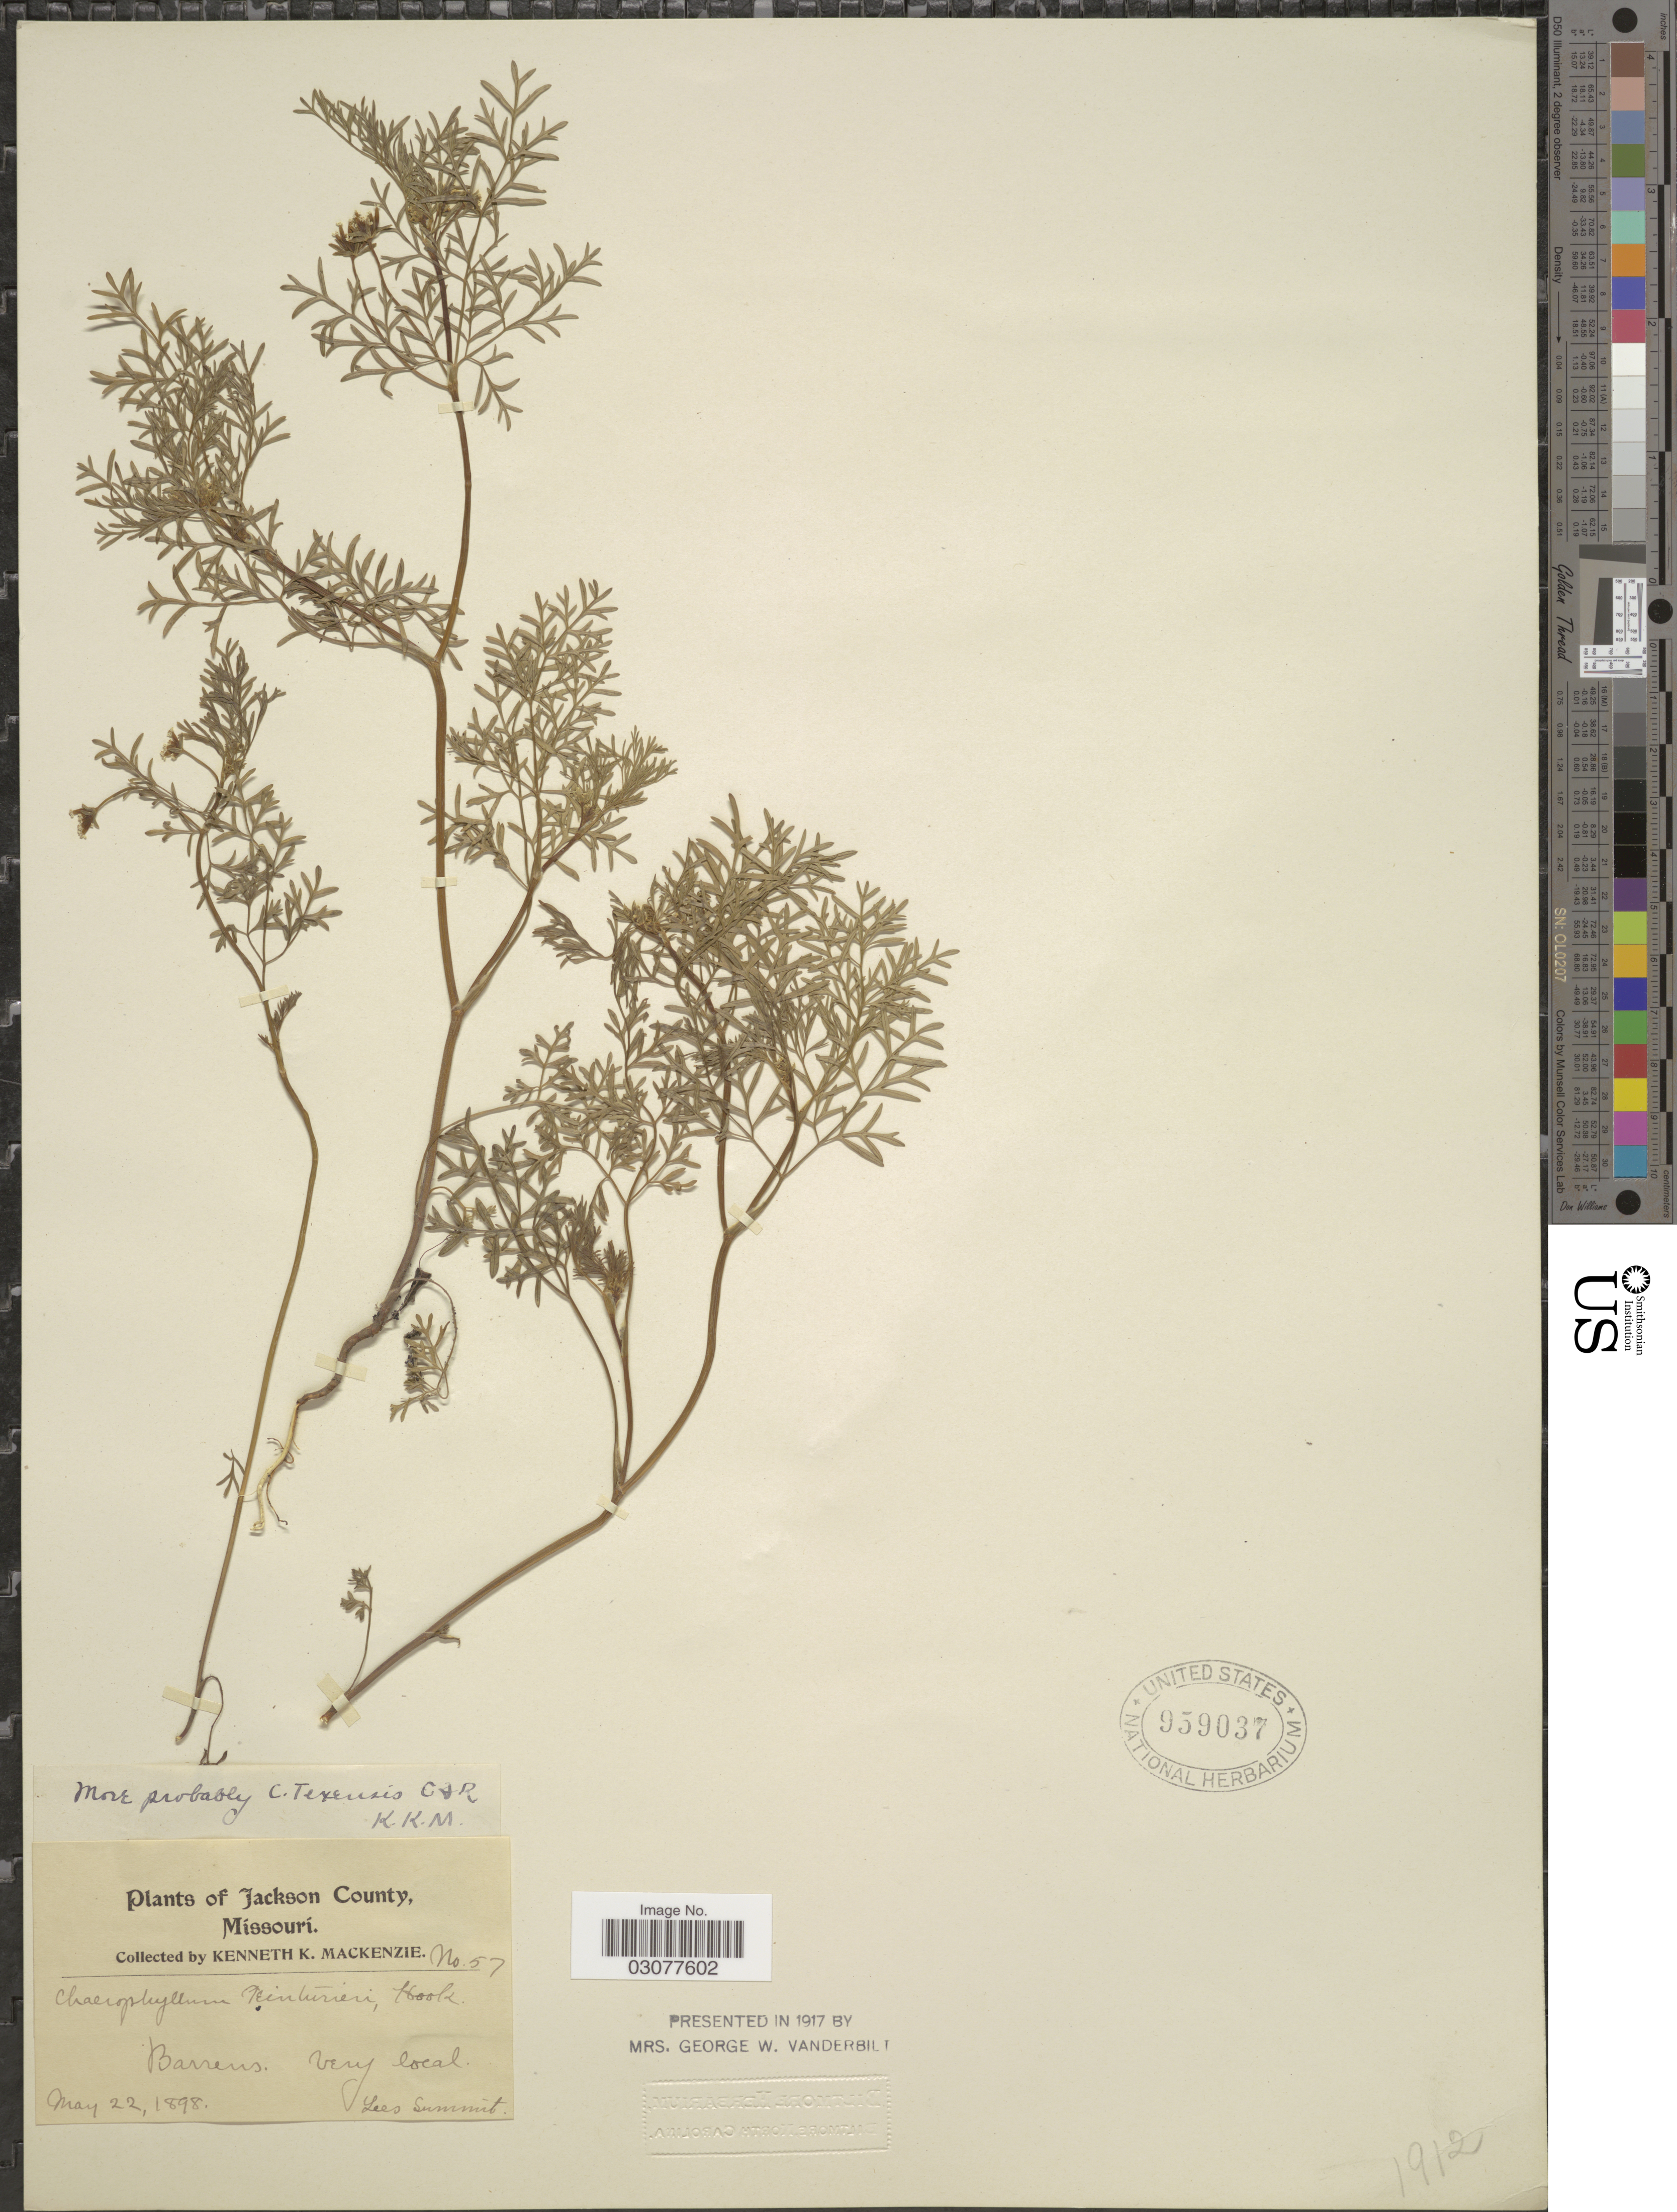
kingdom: Plantae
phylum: Tracheophyta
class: Magnoliopsida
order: Apiales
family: Apiaceae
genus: Chaerophyllum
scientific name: Chaerophyllum texanum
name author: J.M. Coult. & Rose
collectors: K. K. Mackenzie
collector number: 57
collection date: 1898-05-22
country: United States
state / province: Missouri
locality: Jackson County, Barrens. Lees Summit.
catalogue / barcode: US 959037